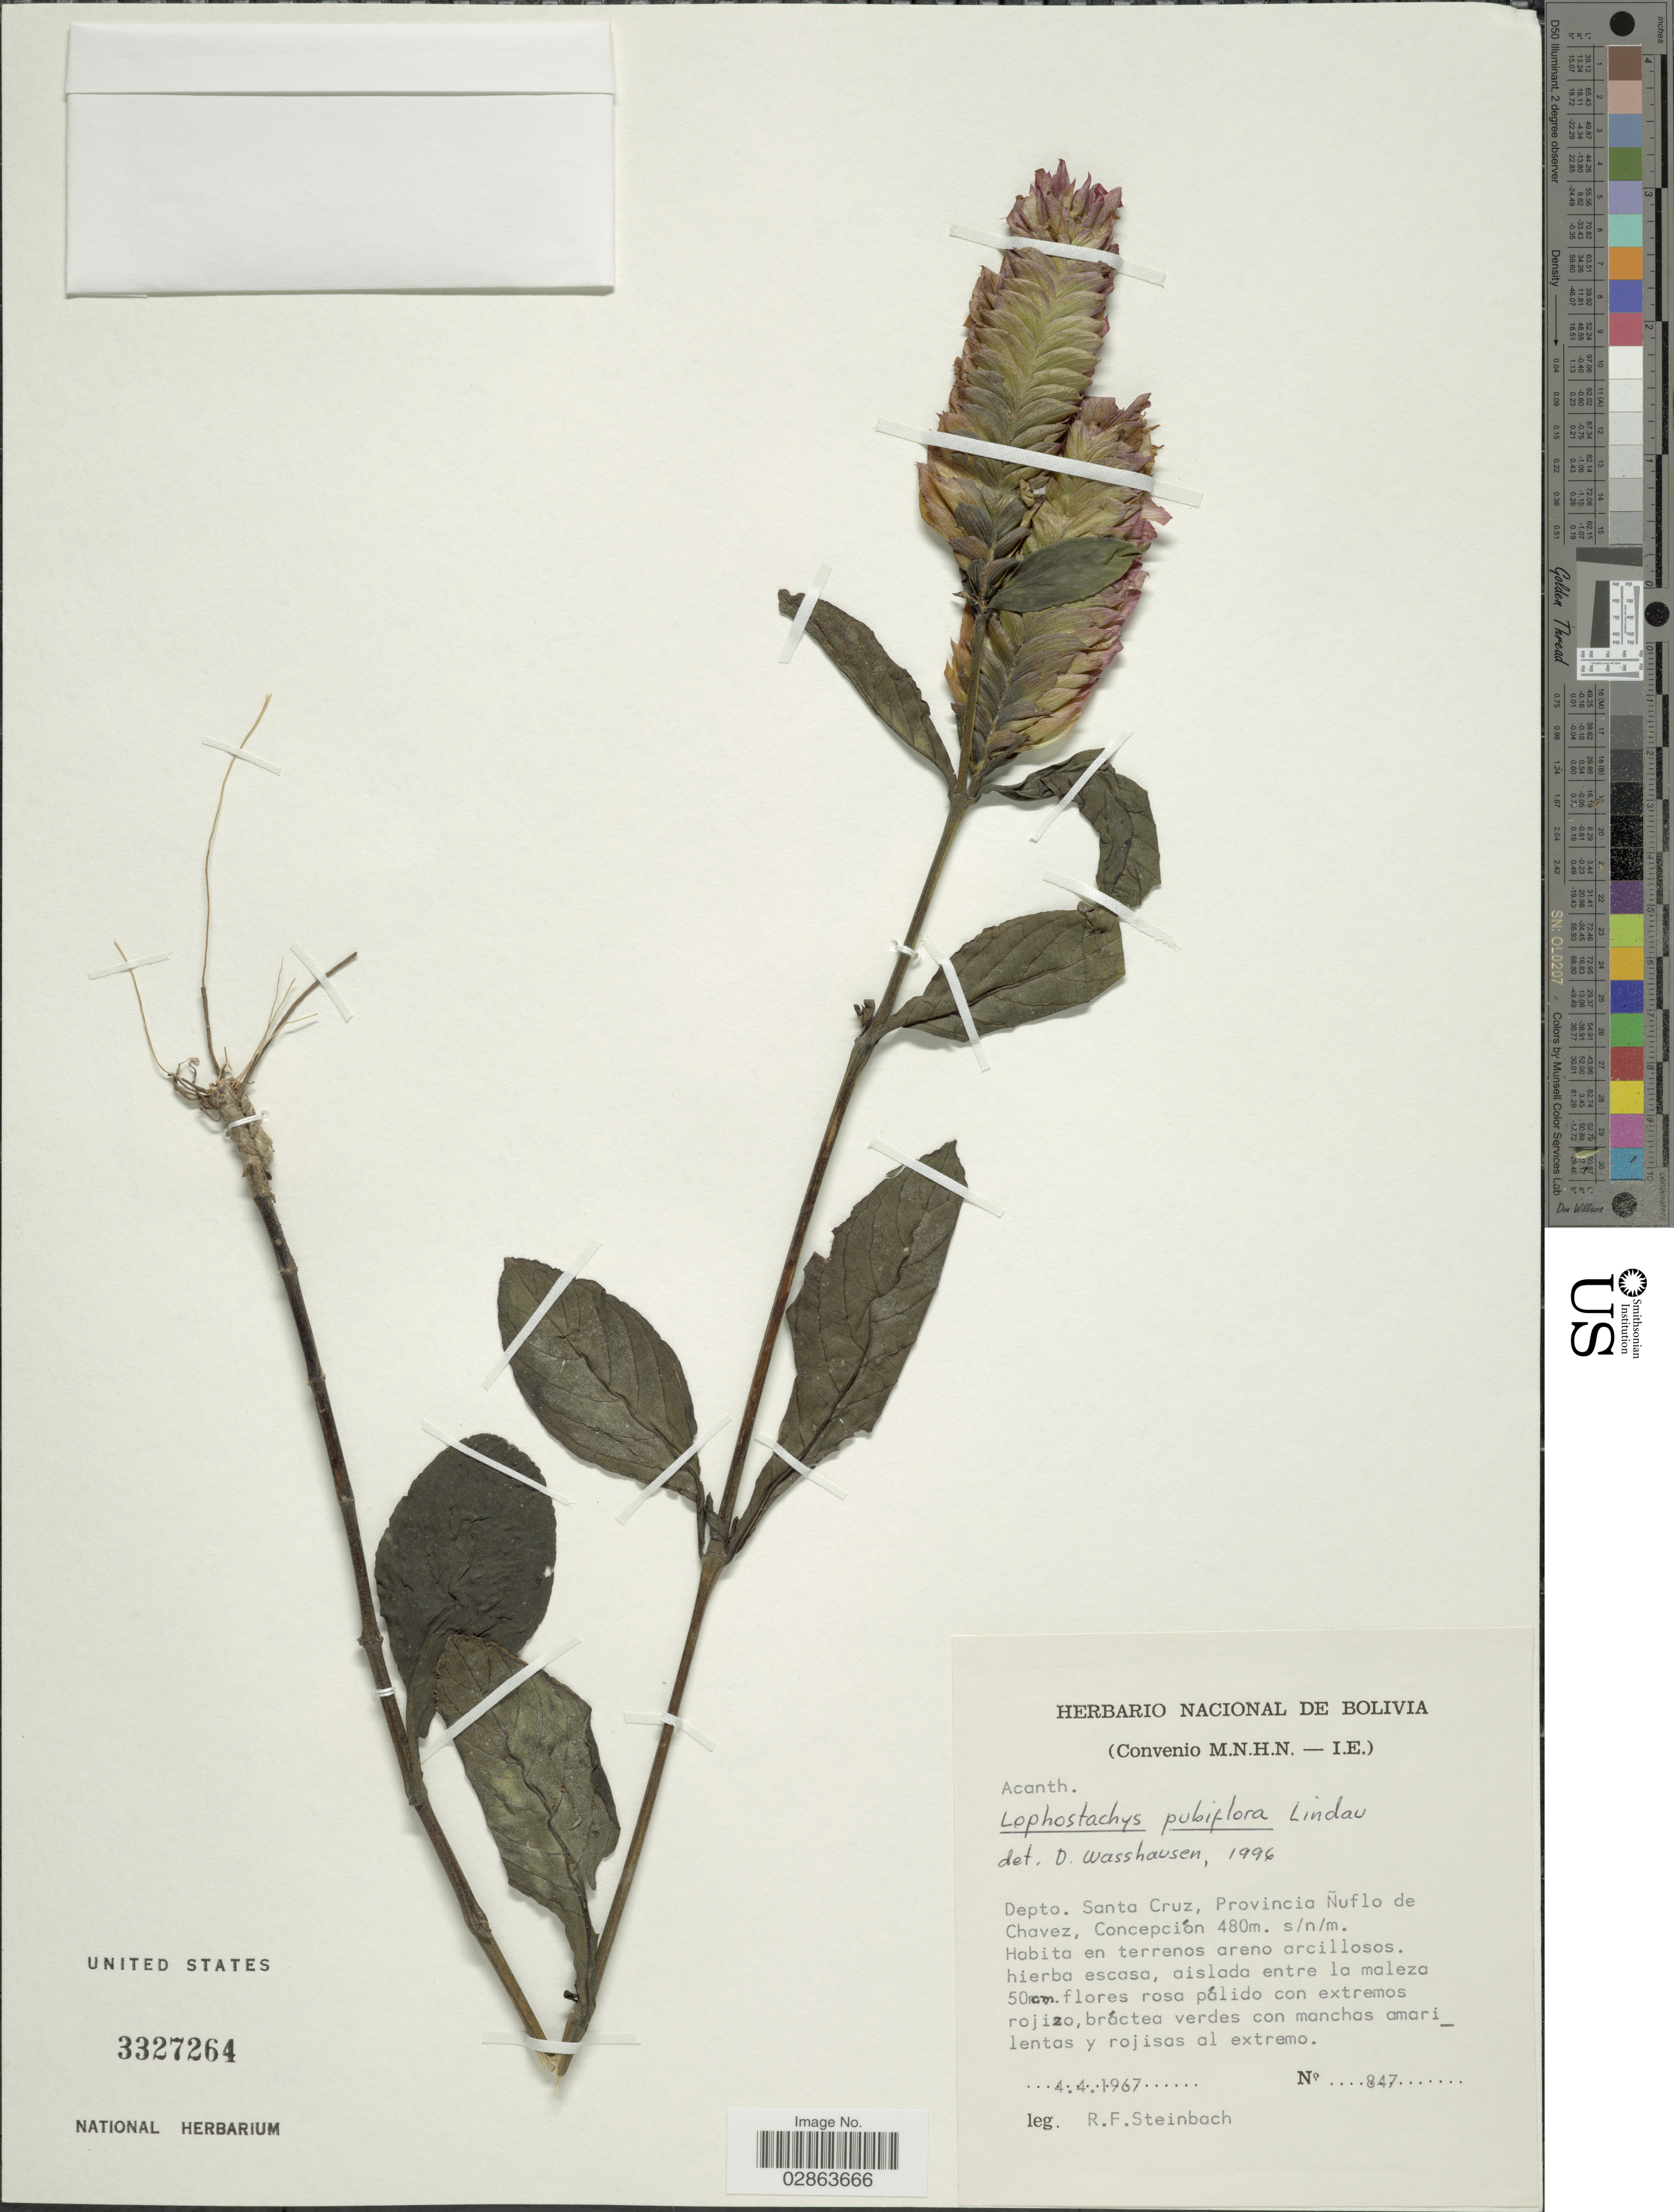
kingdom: Plantae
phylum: Tracheophyta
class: Magnoliopsida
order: Lamiales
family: Acanthaceae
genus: Lepidagathis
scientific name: Lepidagathis sessilifolia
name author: (Pohl) Kameyama ex Wassh. & J.R.I. Wood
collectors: R. F. Steinbach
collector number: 847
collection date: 1967-04-04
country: Bolivia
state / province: Santa Cruz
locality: Depto. Santa Cruz, Provincia Ñuflo de Chavez, Concepción.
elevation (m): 480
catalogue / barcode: US 3327264